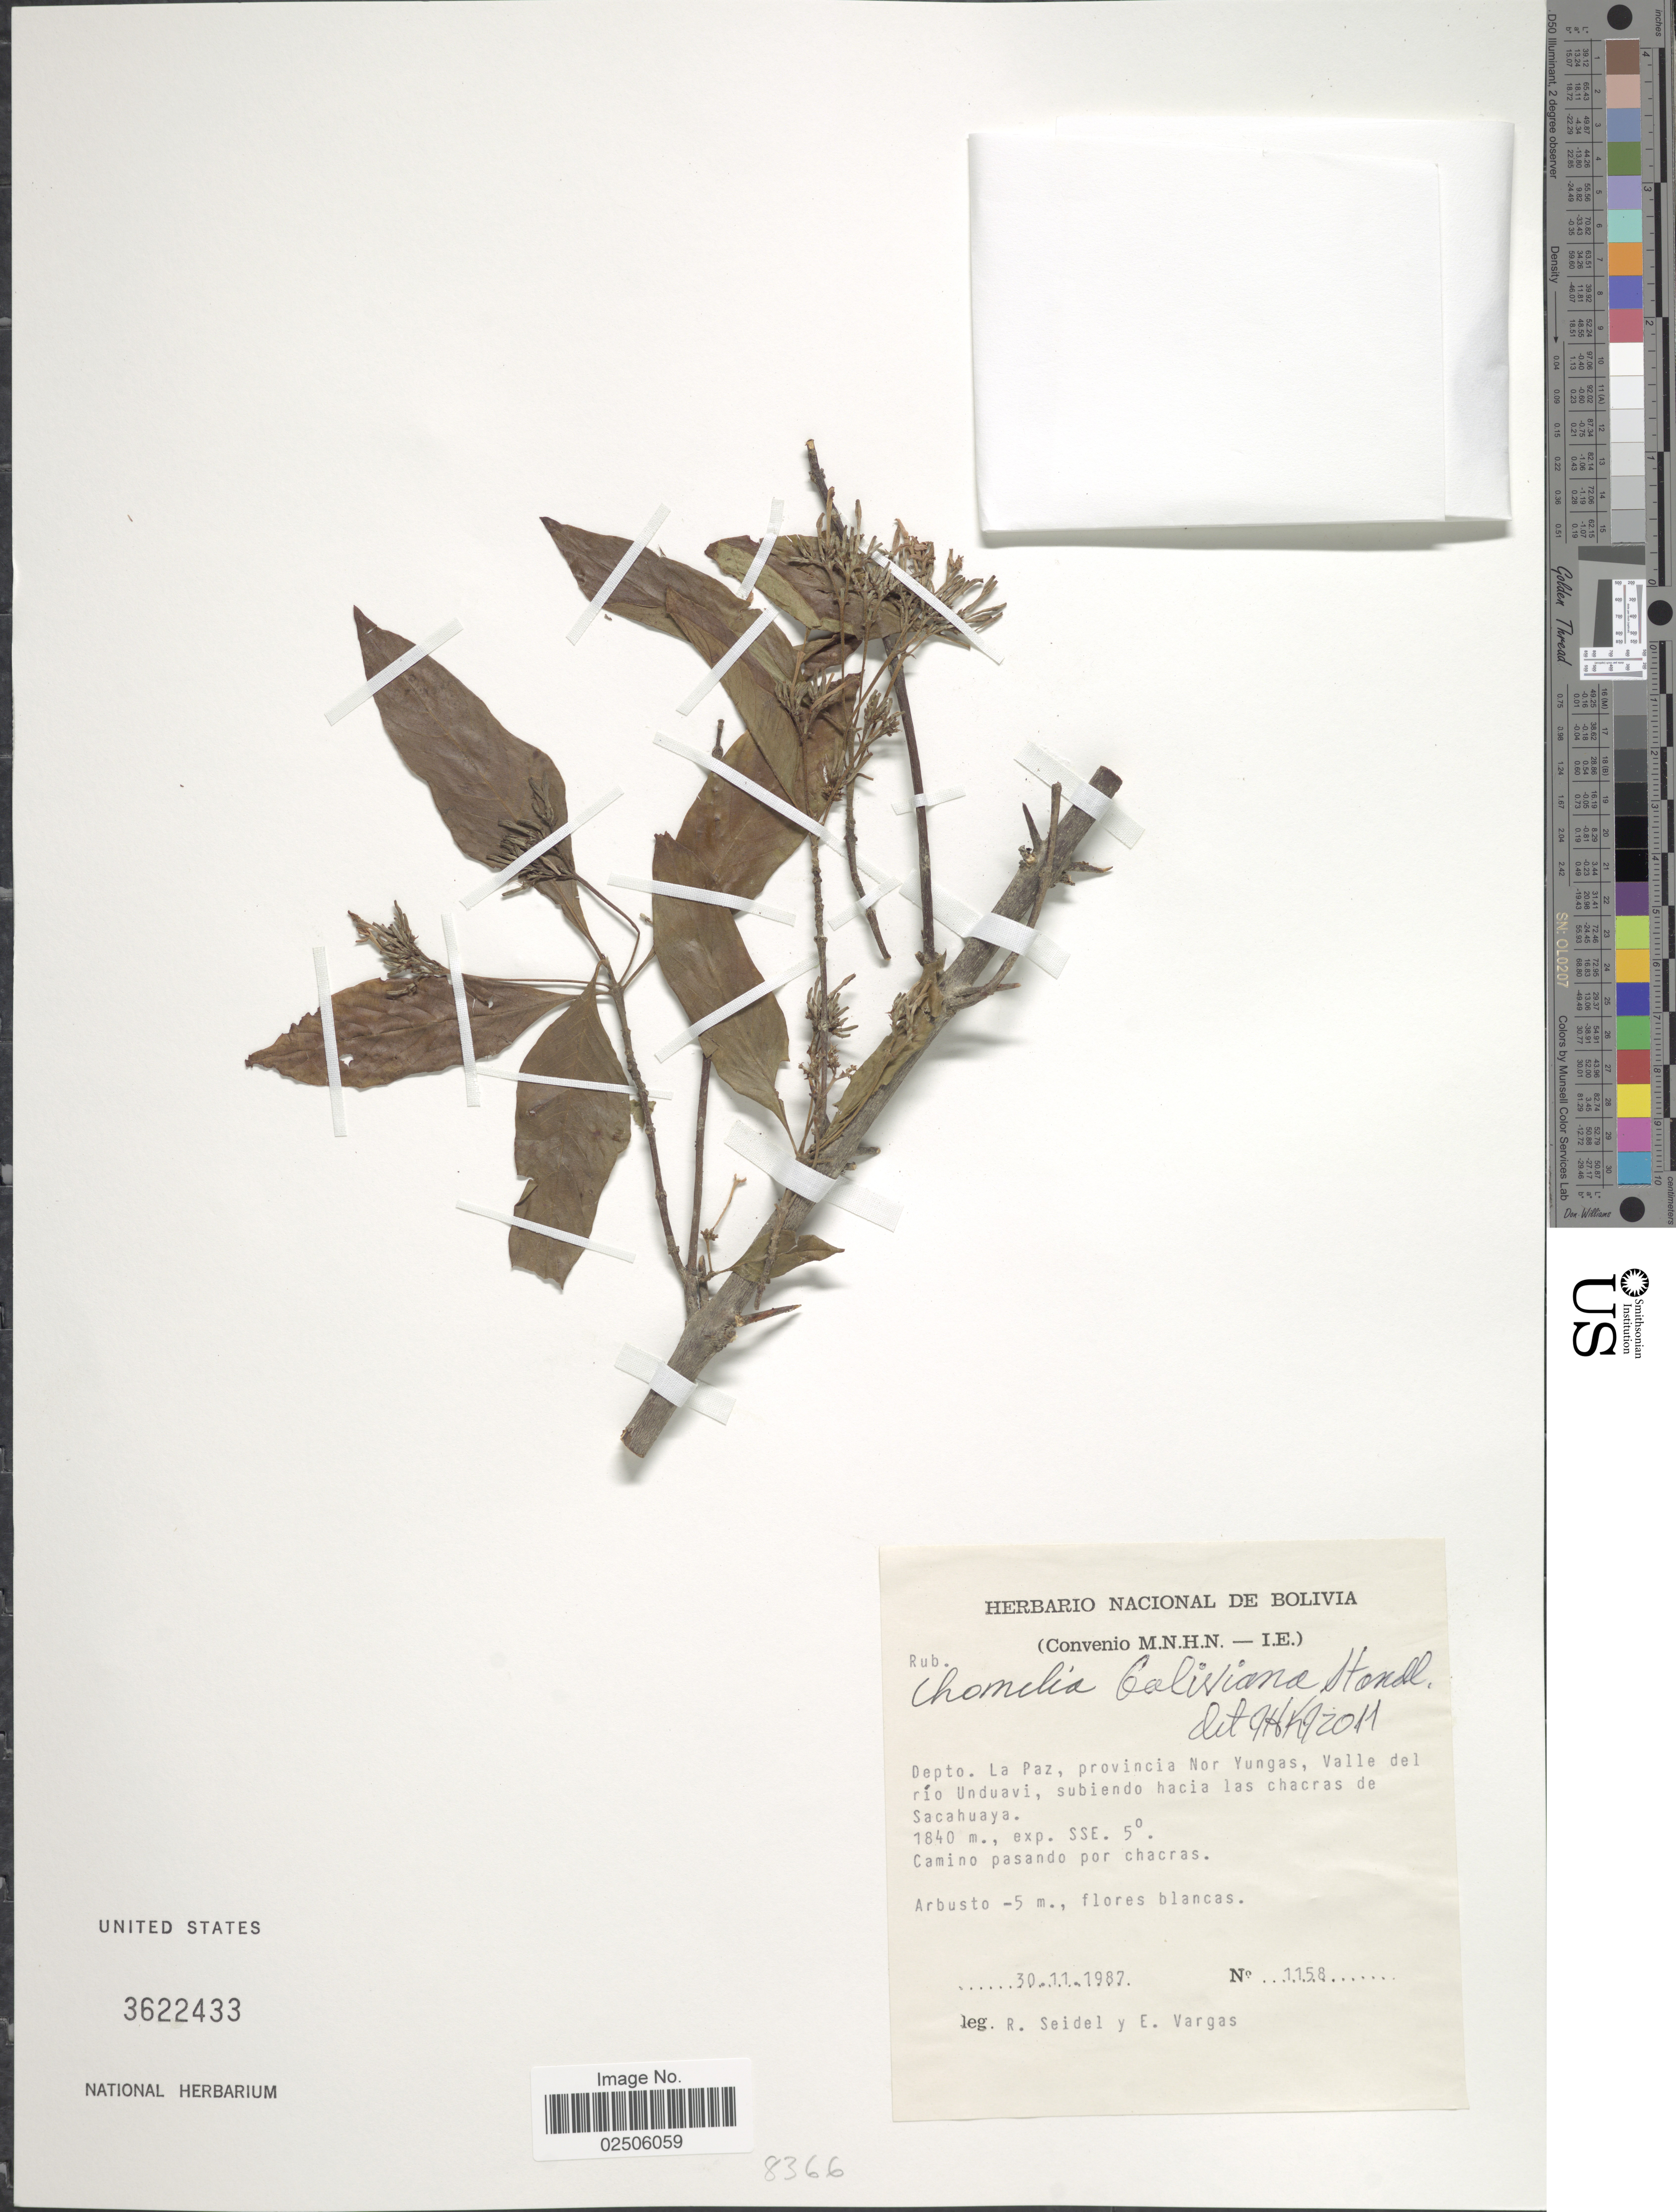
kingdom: Plantae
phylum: Tracheophyta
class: Magnoliopsida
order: Gentianales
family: Rubiaceae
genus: Chomelia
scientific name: Chomelia boliviana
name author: Standl.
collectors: R. Seidel & E. Vargas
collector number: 1158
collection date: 1987-11-30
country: Bolivia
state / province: La Paz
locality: Depto. La Paz, provincia Nor Yungas, Valle del rio Unduavi, subiendo hacia las chacras de Sacahuaya, exp. SSE. 5°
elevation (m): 1840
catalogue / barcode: US 3622433